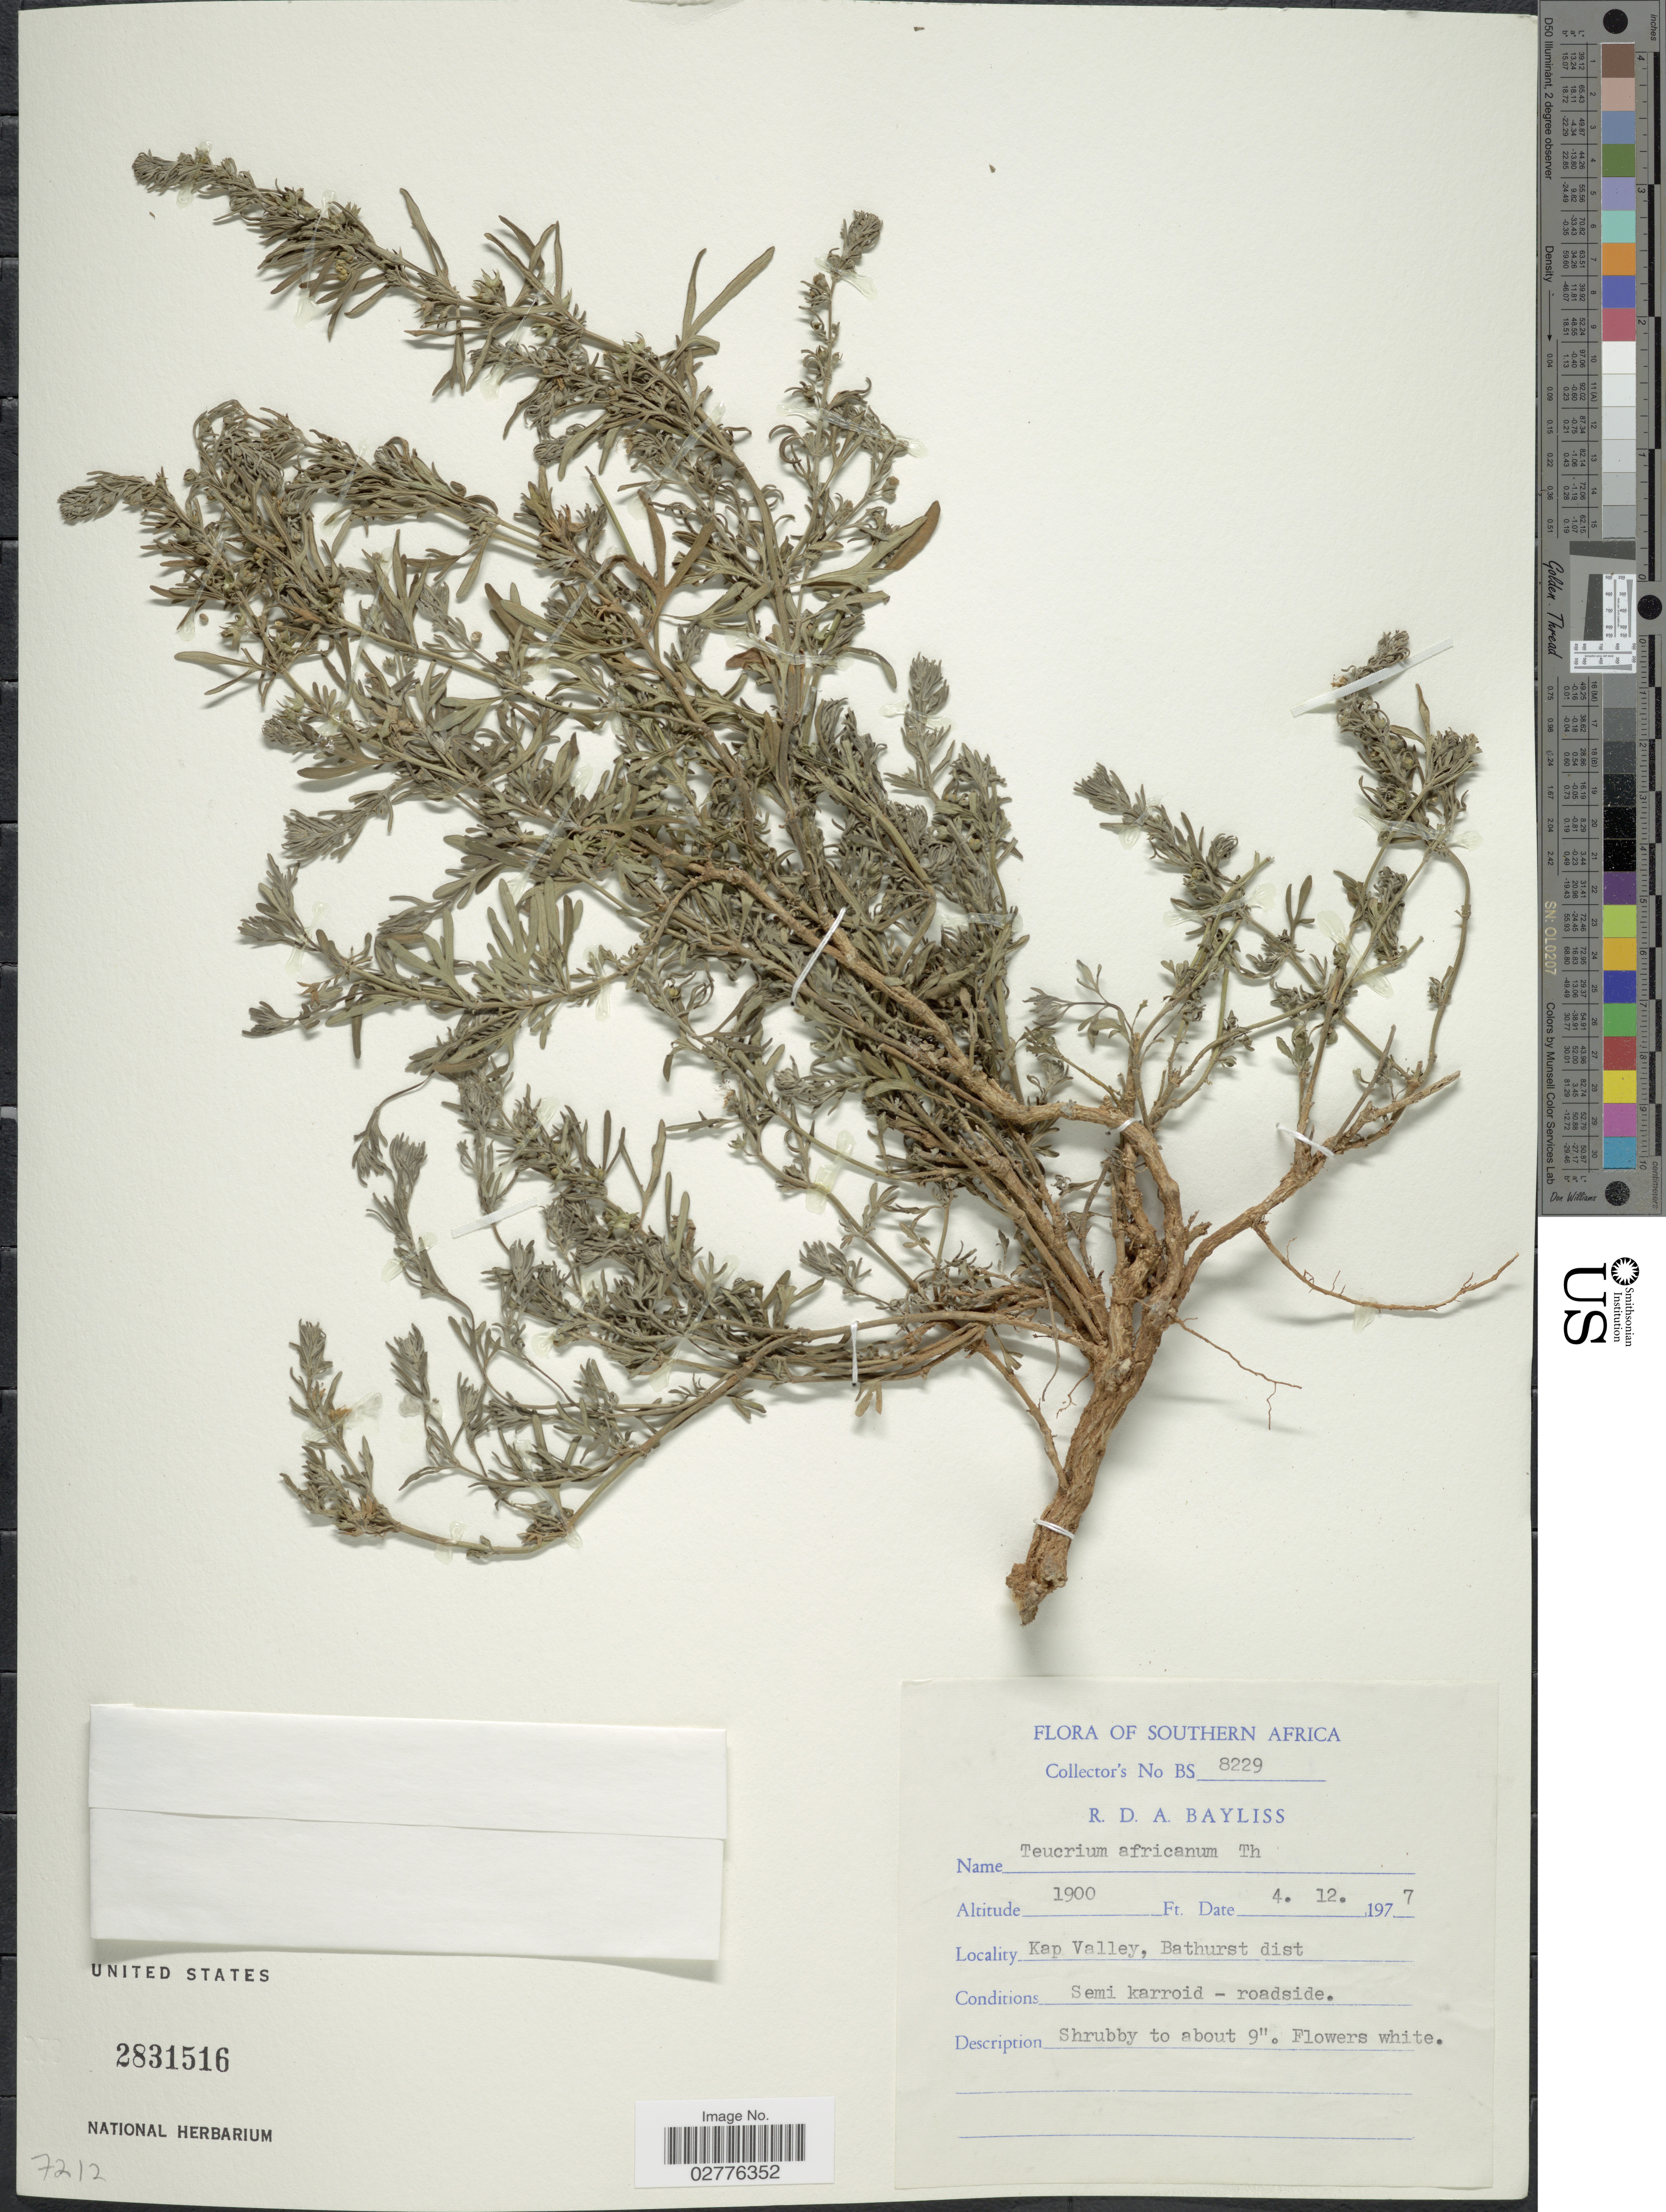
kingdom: Plantae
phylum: Tracheophyta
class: Magnoliopsida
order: Lamiales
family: Lamiaceae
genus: Teucrium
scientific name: Teucrium africanum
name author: Thunb.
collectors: R. Bayliss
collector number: BS8229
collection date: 1977-12-04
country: South Africa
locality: Southern Africa, Kap Valley, Bathurst dist.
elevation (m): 579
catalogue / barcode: US 2831516